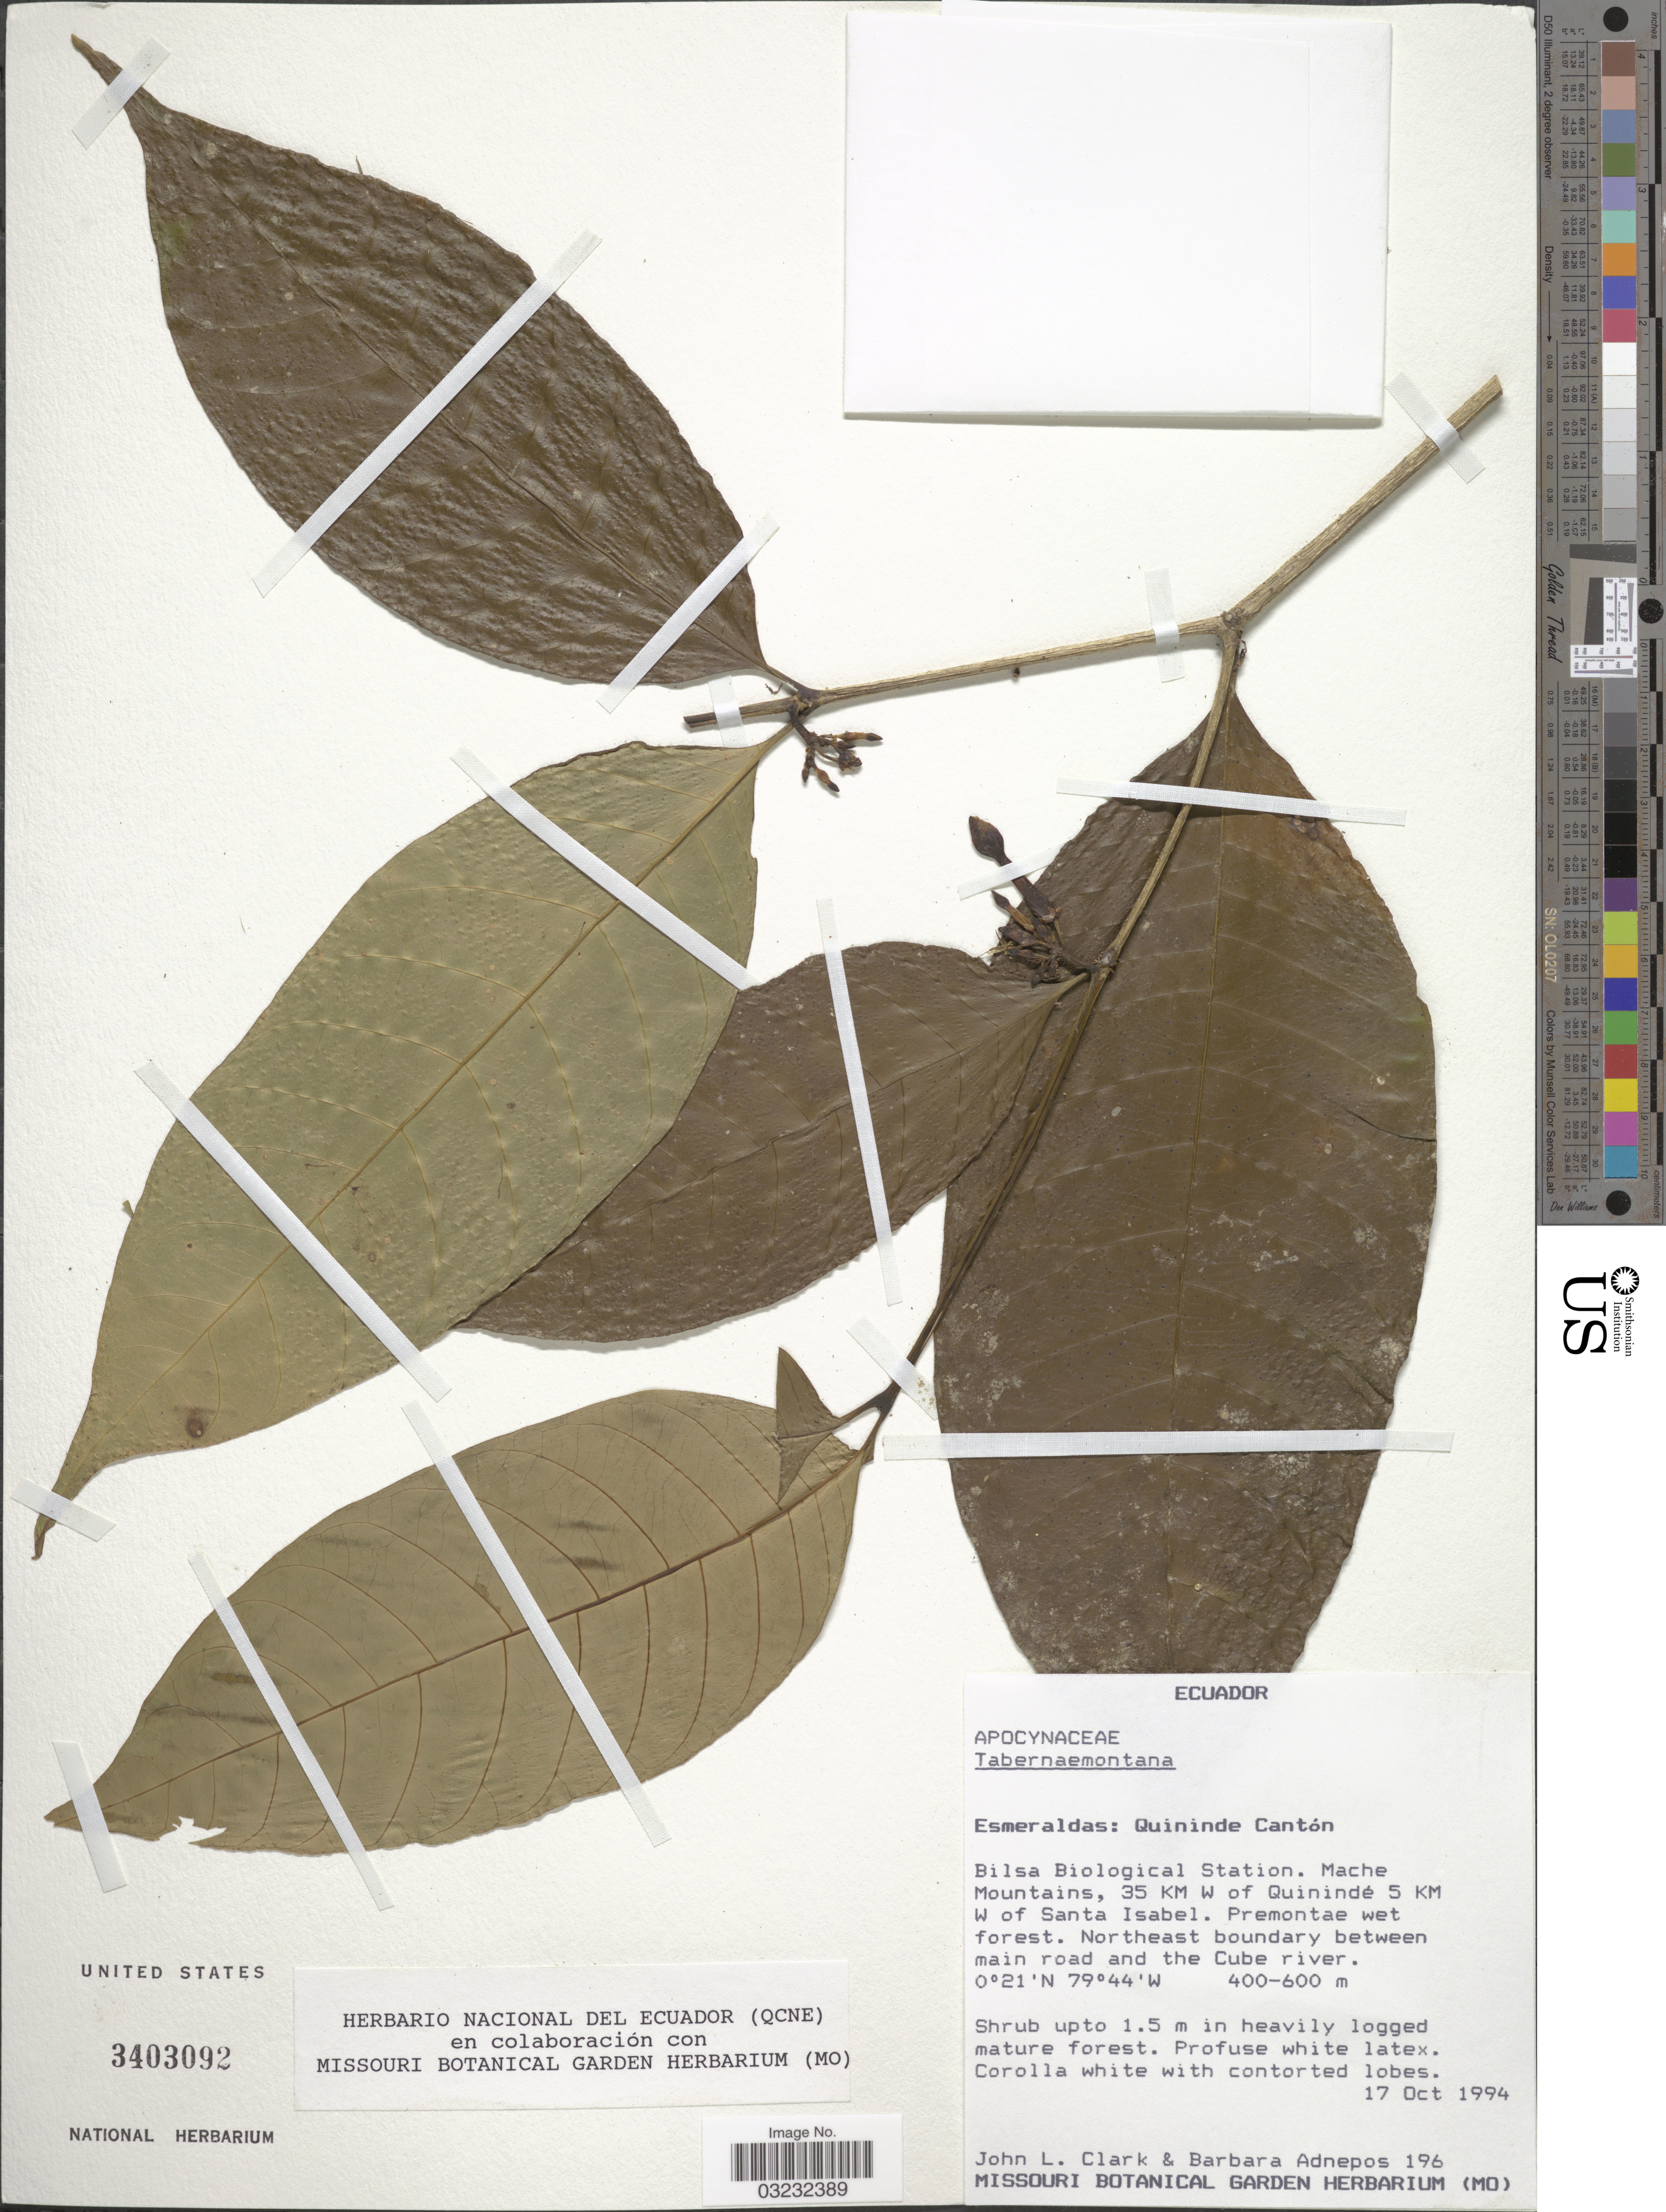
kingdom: Plantae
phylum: Tracheophyta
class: Magnoliopsida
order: Gentianales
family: Apocynaceae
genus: Tabernaemontana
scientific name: Tabernaemontana sp.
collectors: J. L. Clark & B. Adnepos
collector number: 196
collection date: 1994-10-17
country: Ecuador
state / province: Esmeraldas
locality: Quininde Cantón, Bilsa Biological Station. Mache mountains, 35 KM W of Quinindé, 5 KM W of Santa Isabel. Northeast boundary between main road and the Cube river.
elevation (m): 400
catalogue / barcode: US 3403092